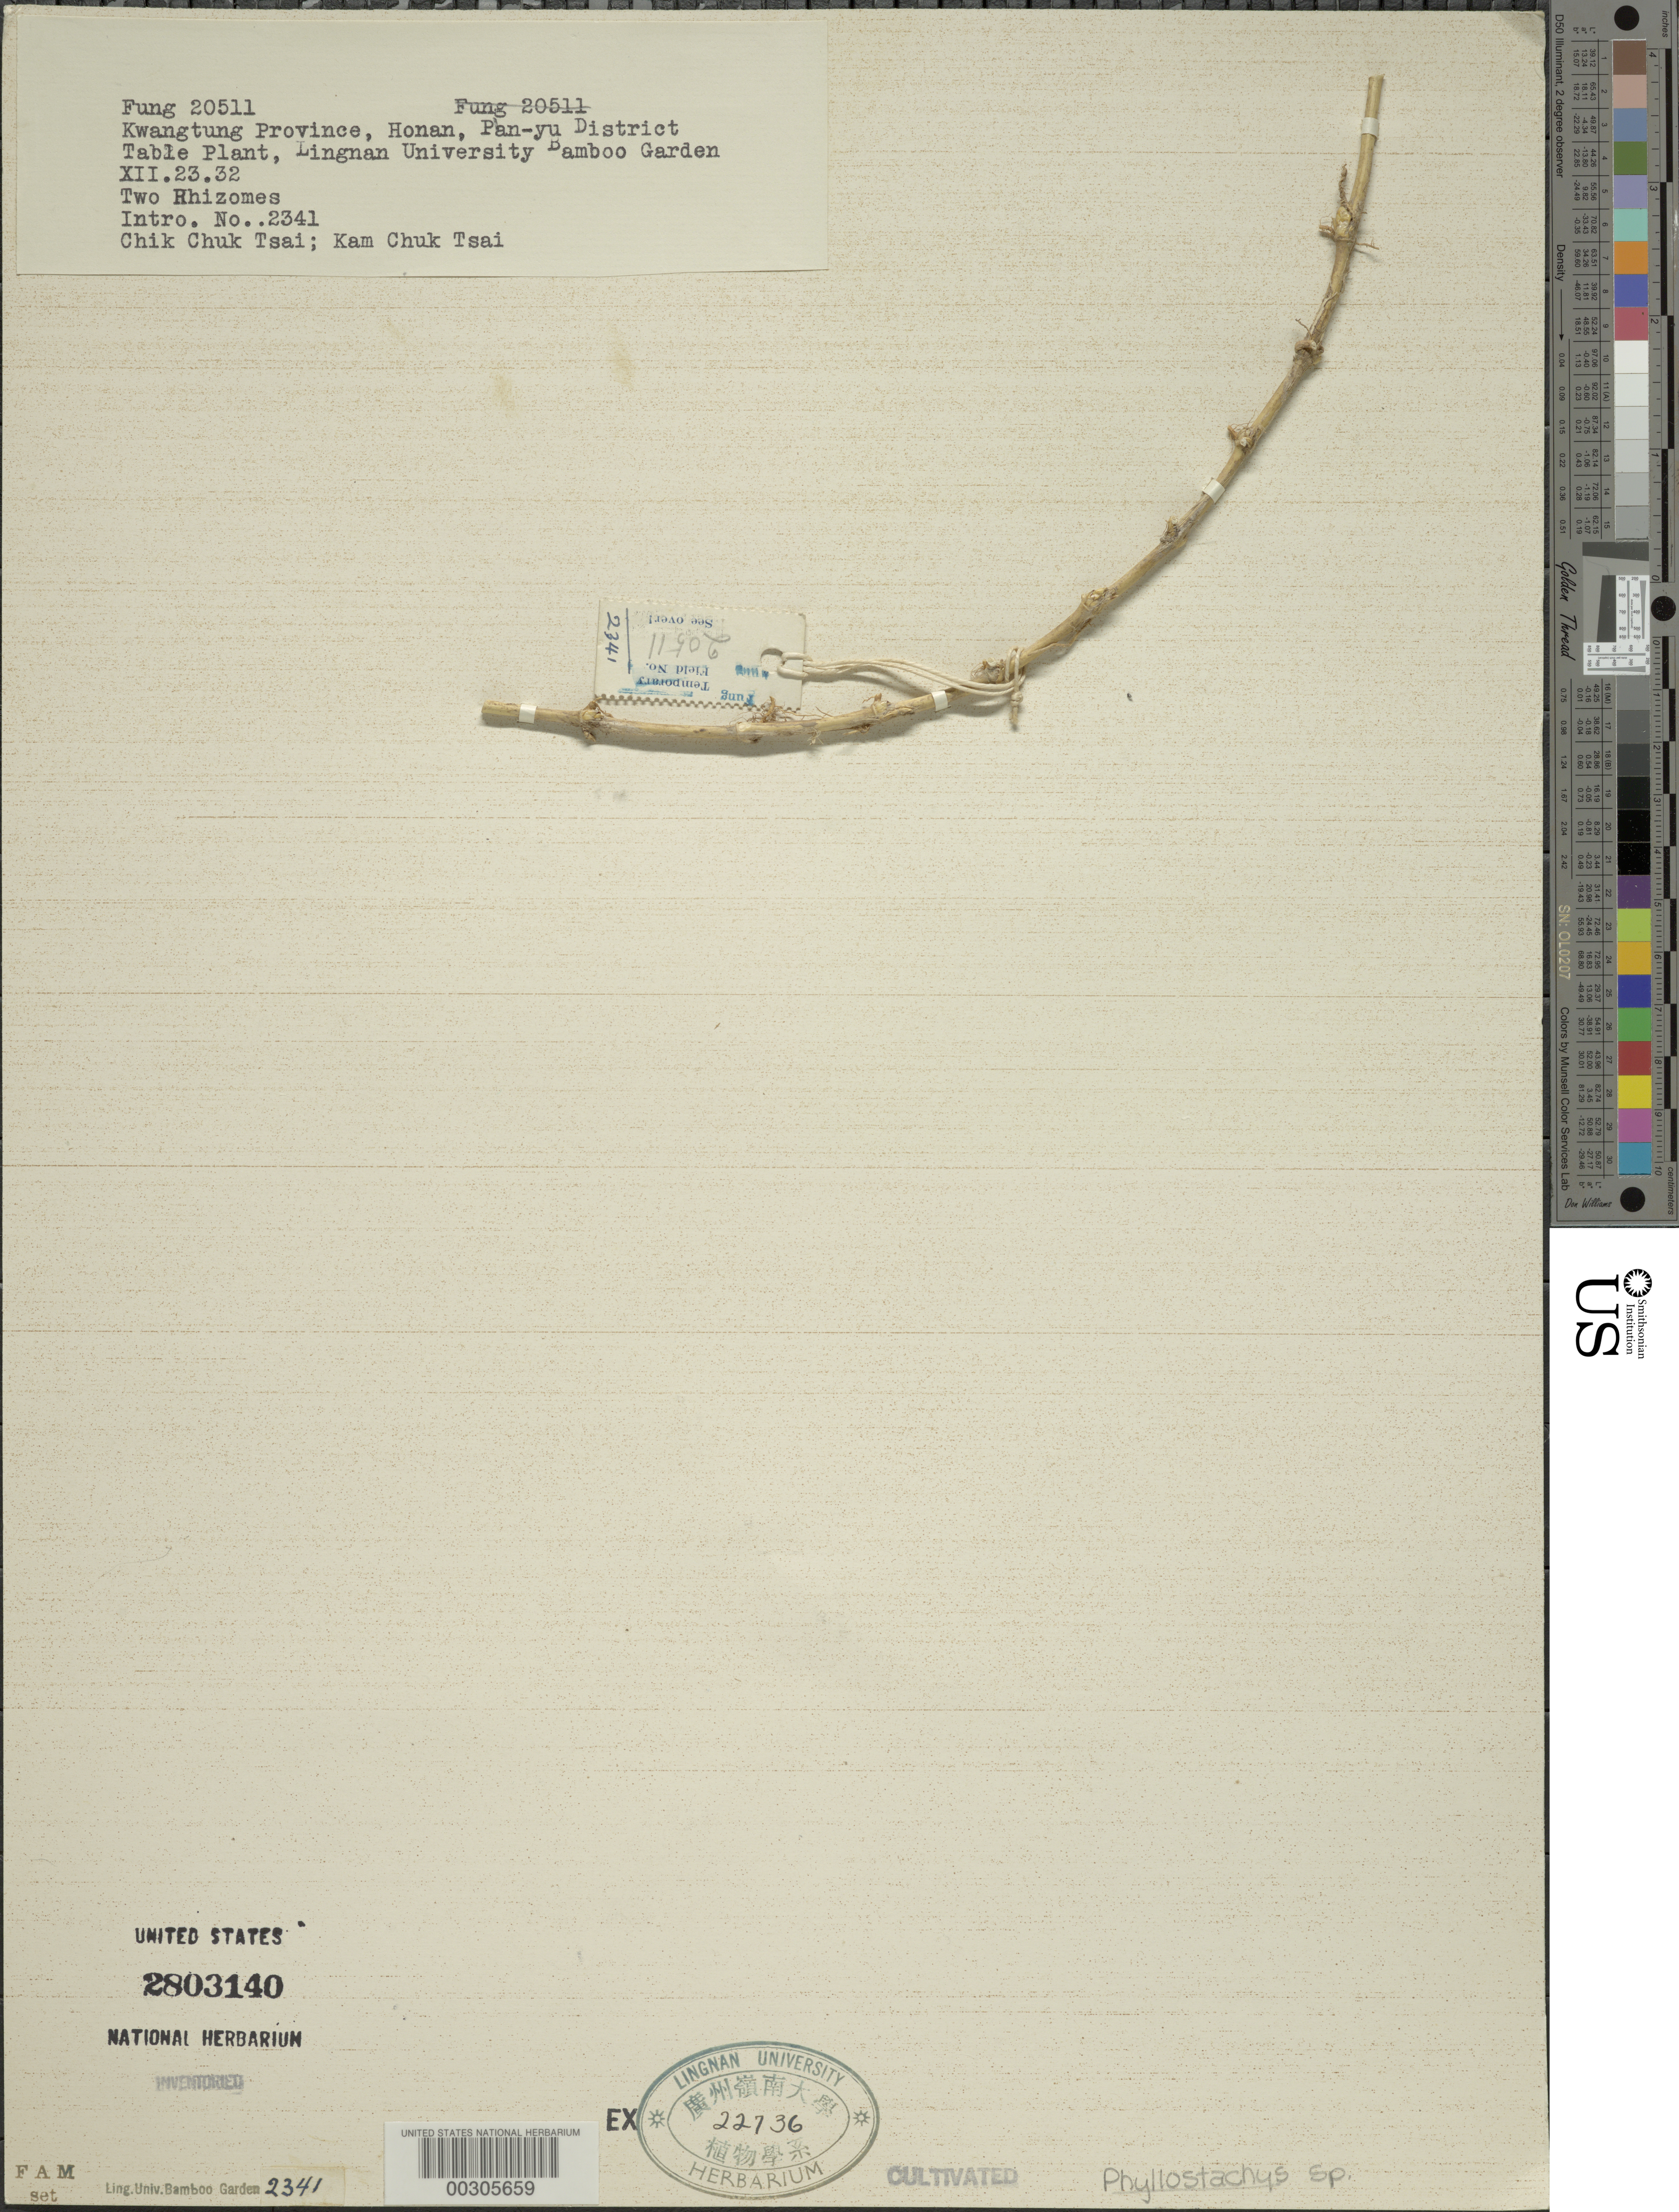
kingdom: Plantae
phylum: Tracheophyta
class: Liliopsida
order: Poales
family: Poaceae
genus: Phyllostachys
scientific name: Phyllostachys sp.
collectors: H. L. Fung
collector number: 20511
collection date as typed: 23 Dec 1932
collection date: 1932-12-23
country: China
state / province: Guangdong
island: Honam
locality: Lingnan univ. bg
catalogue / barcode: US 2803140